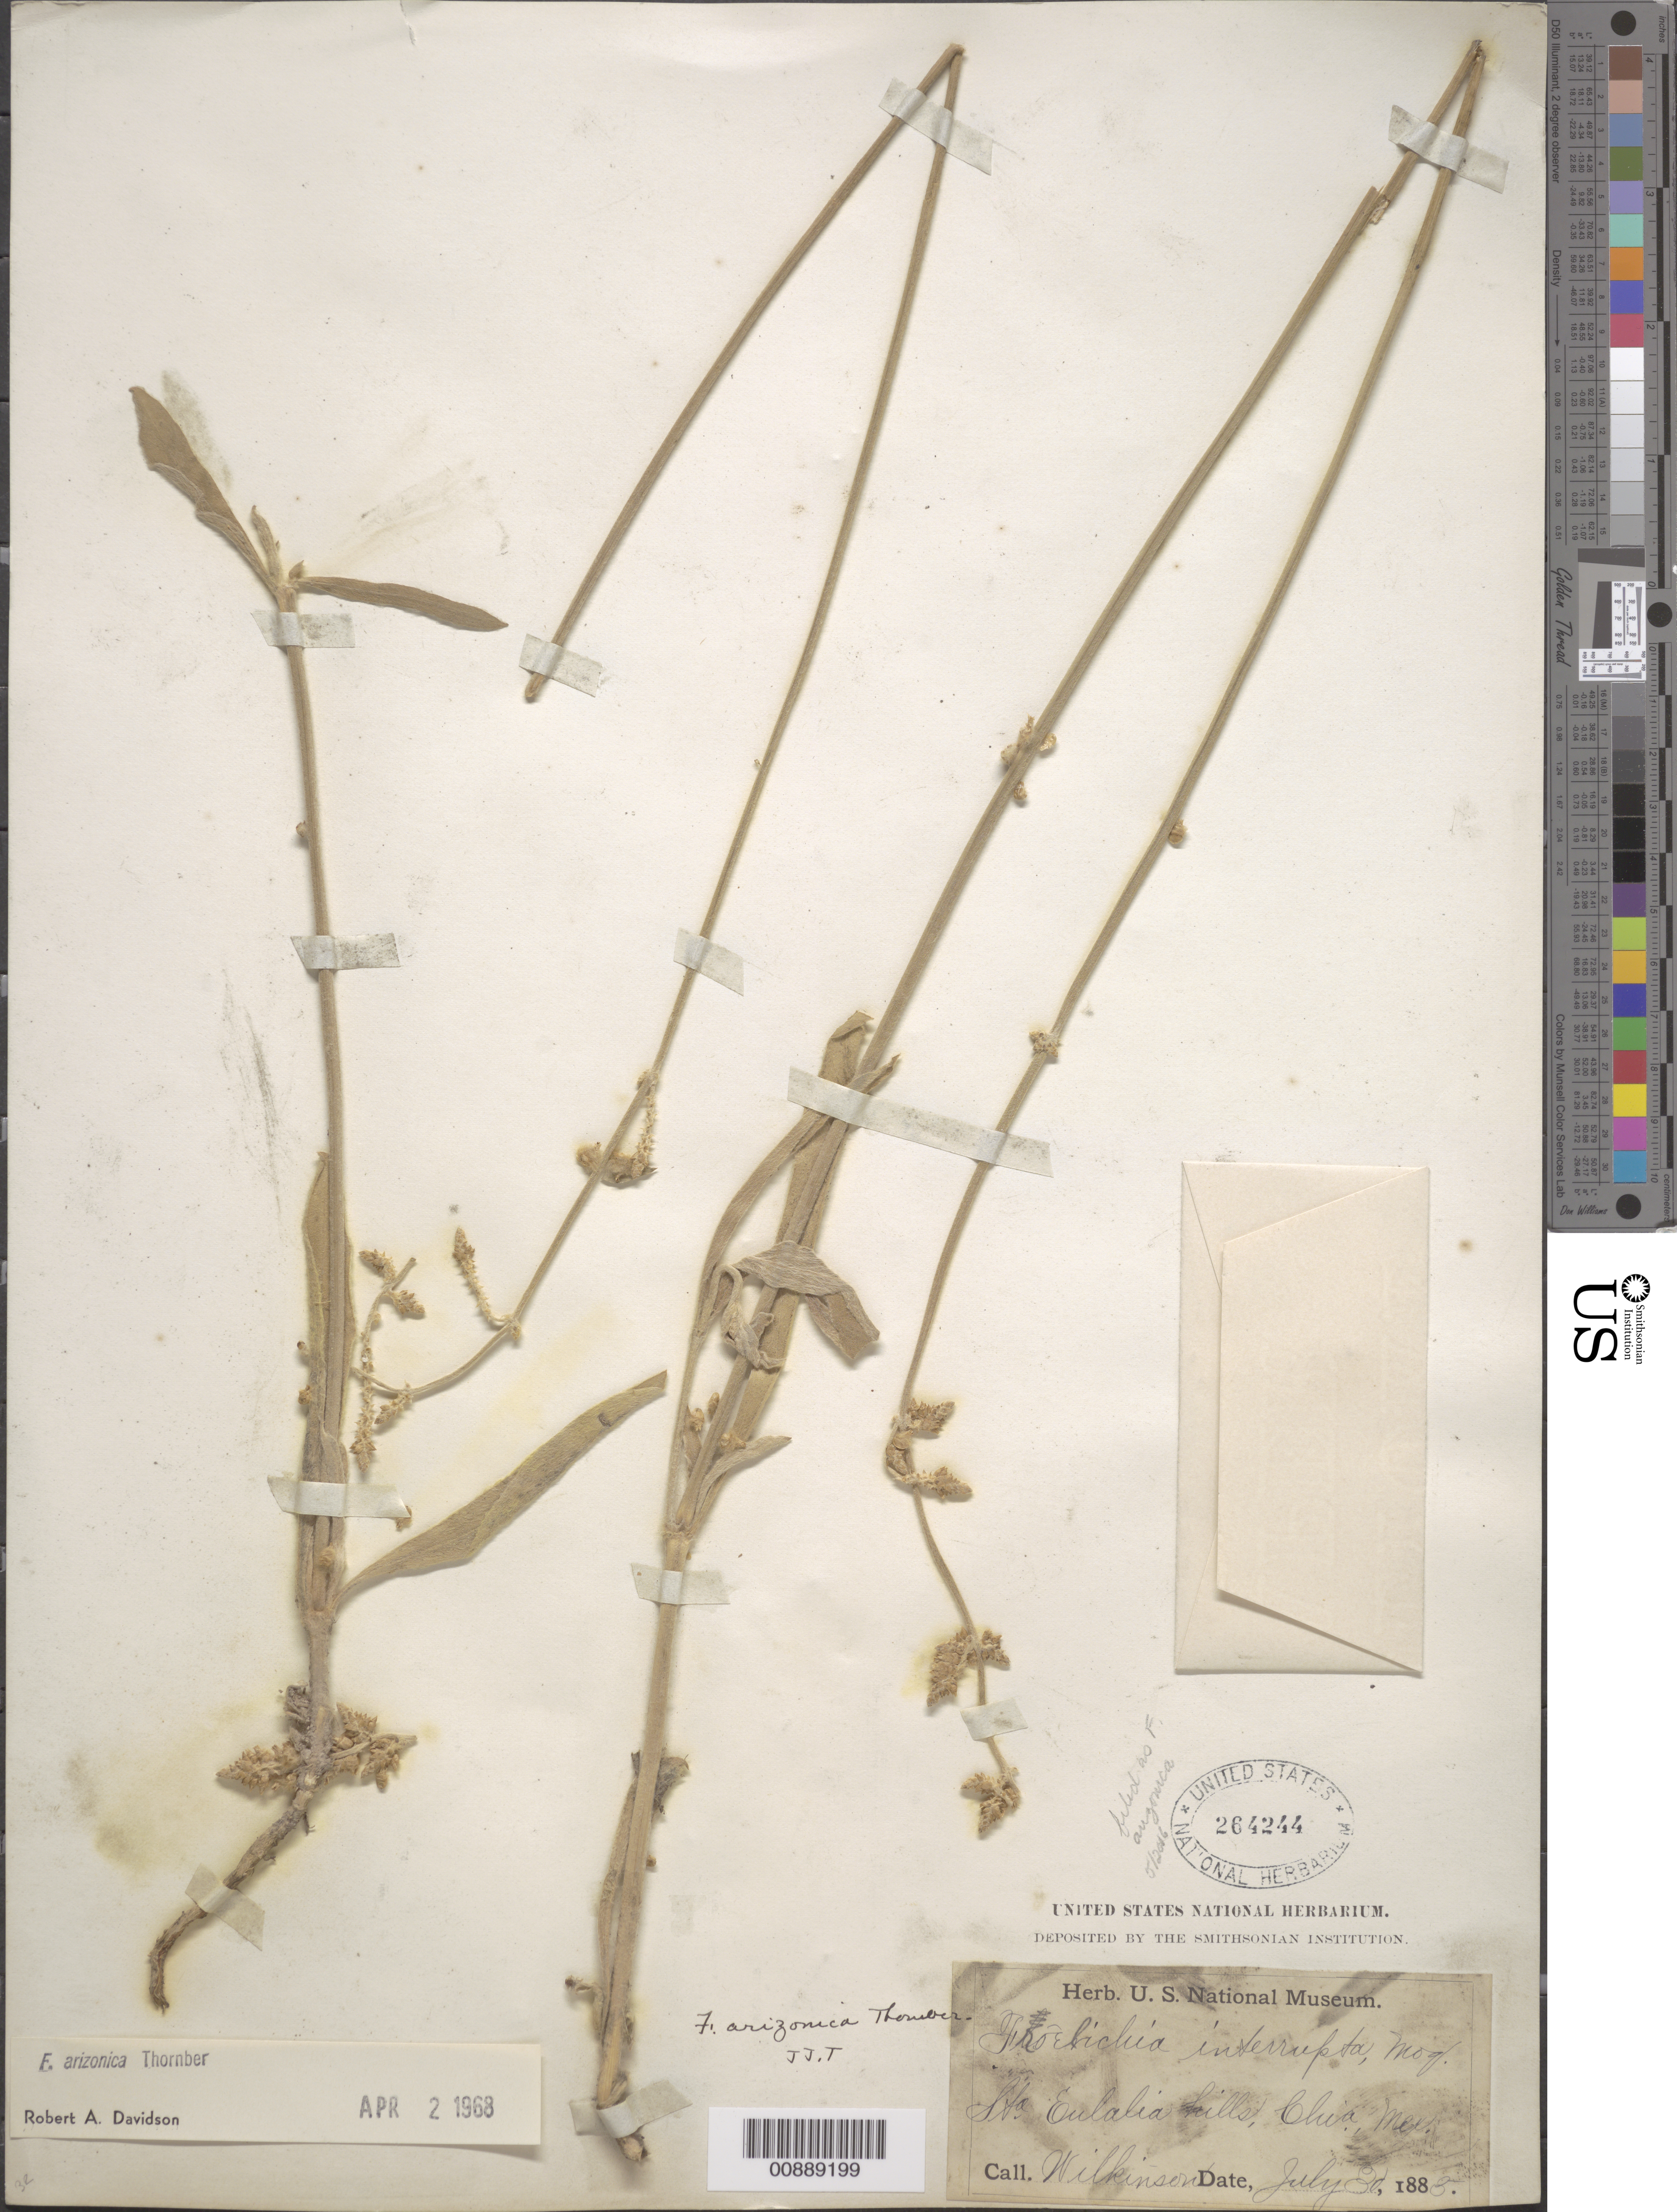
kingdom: Plantae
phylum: Tracheophyta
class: Magnoliopsida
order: Caryophyllales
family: Amaranthaceae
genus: Froelichia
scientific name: Froelichia arizonica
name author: Thornber ex Standl.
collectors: E. Wilkinson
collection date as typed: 30 Jul 1885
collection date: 1885-07-30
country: Mexico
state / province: Chihuahua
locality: Sta. Eulalia Hills, Chihuahua.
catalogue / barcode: US 264244